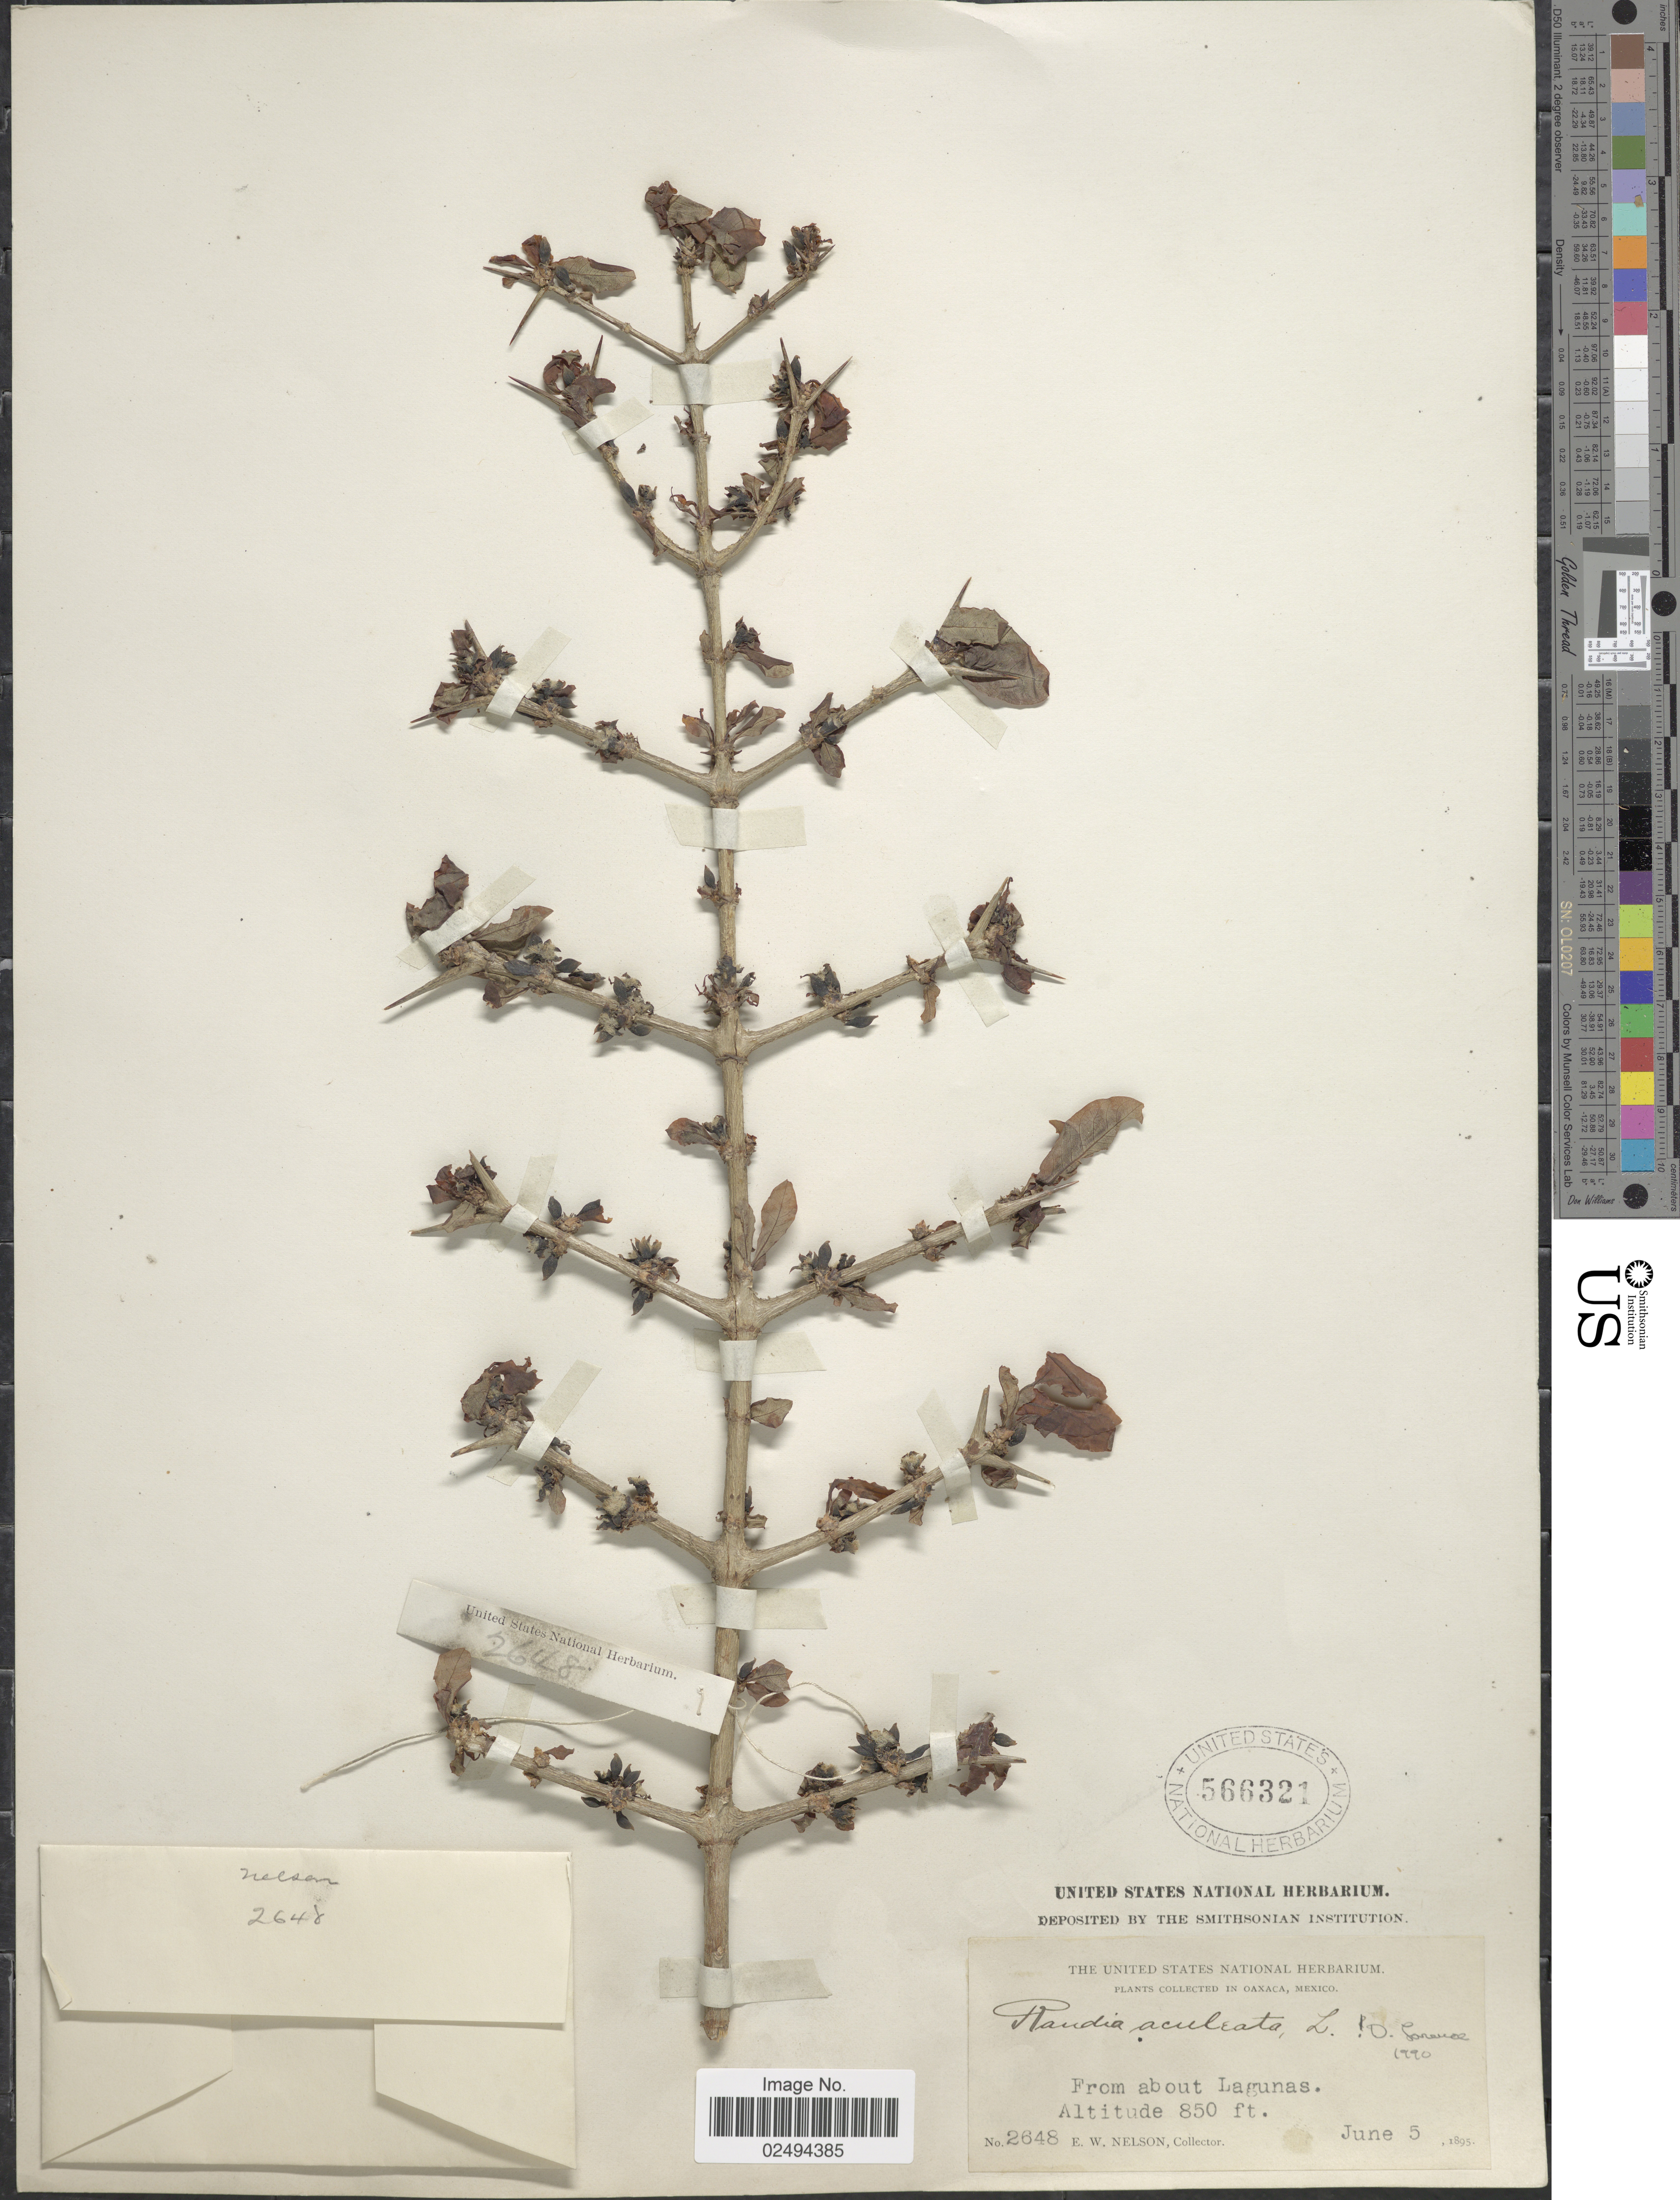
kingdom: Plantae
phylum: Tracheophyta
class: Magnoliopsida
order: Gentianales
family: Rubiaceae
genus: Randia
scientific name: Randia aculeata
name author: L.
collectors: E. W. Nelson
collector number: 2648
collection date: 1895-06-05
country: Mexico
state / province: Oaxaca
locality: From about Lagunas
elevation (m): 259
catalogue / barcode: US 566321